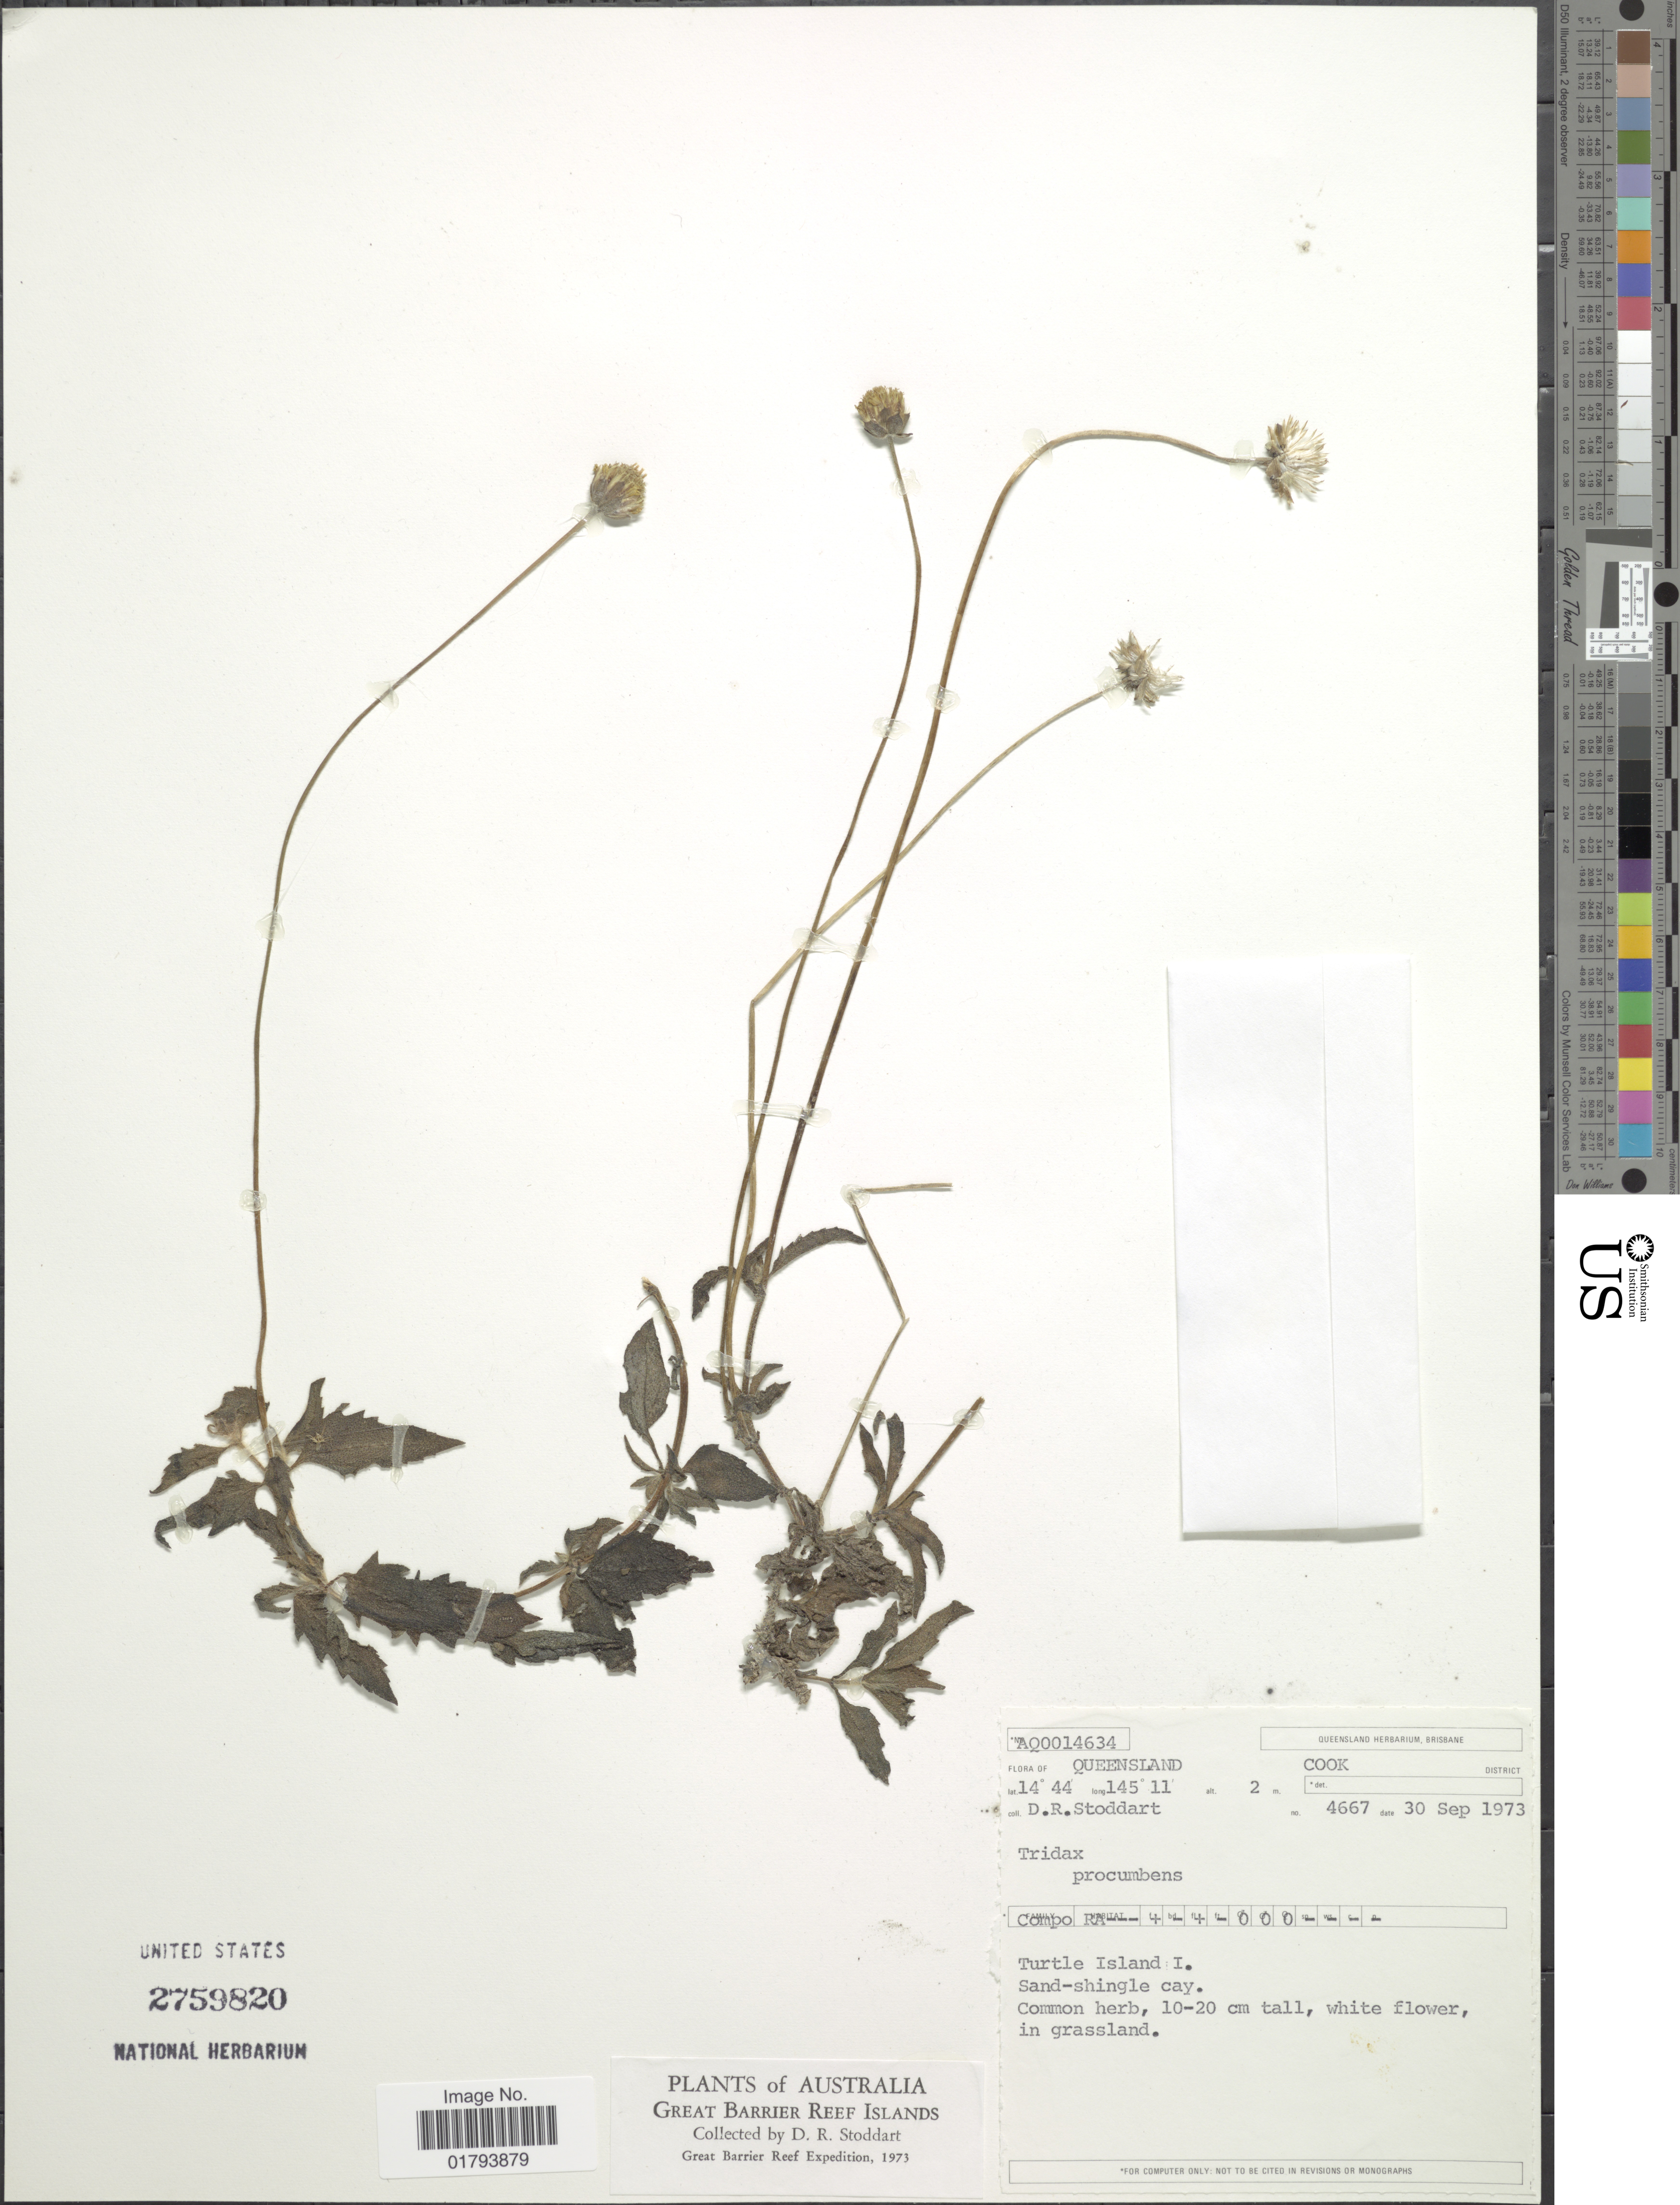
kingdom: Plantae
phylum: Tracheophyta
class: Magnoliopsida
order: Asterales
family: Asteraceae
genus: Tridax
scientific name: Tridax procumbens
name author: L.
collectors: D. R. Stoddart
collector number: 4667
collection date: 1973-09-30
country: Australia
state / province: Queensland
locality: Cook District, Turtle Island I.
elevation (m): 2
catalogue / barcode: US 2759820